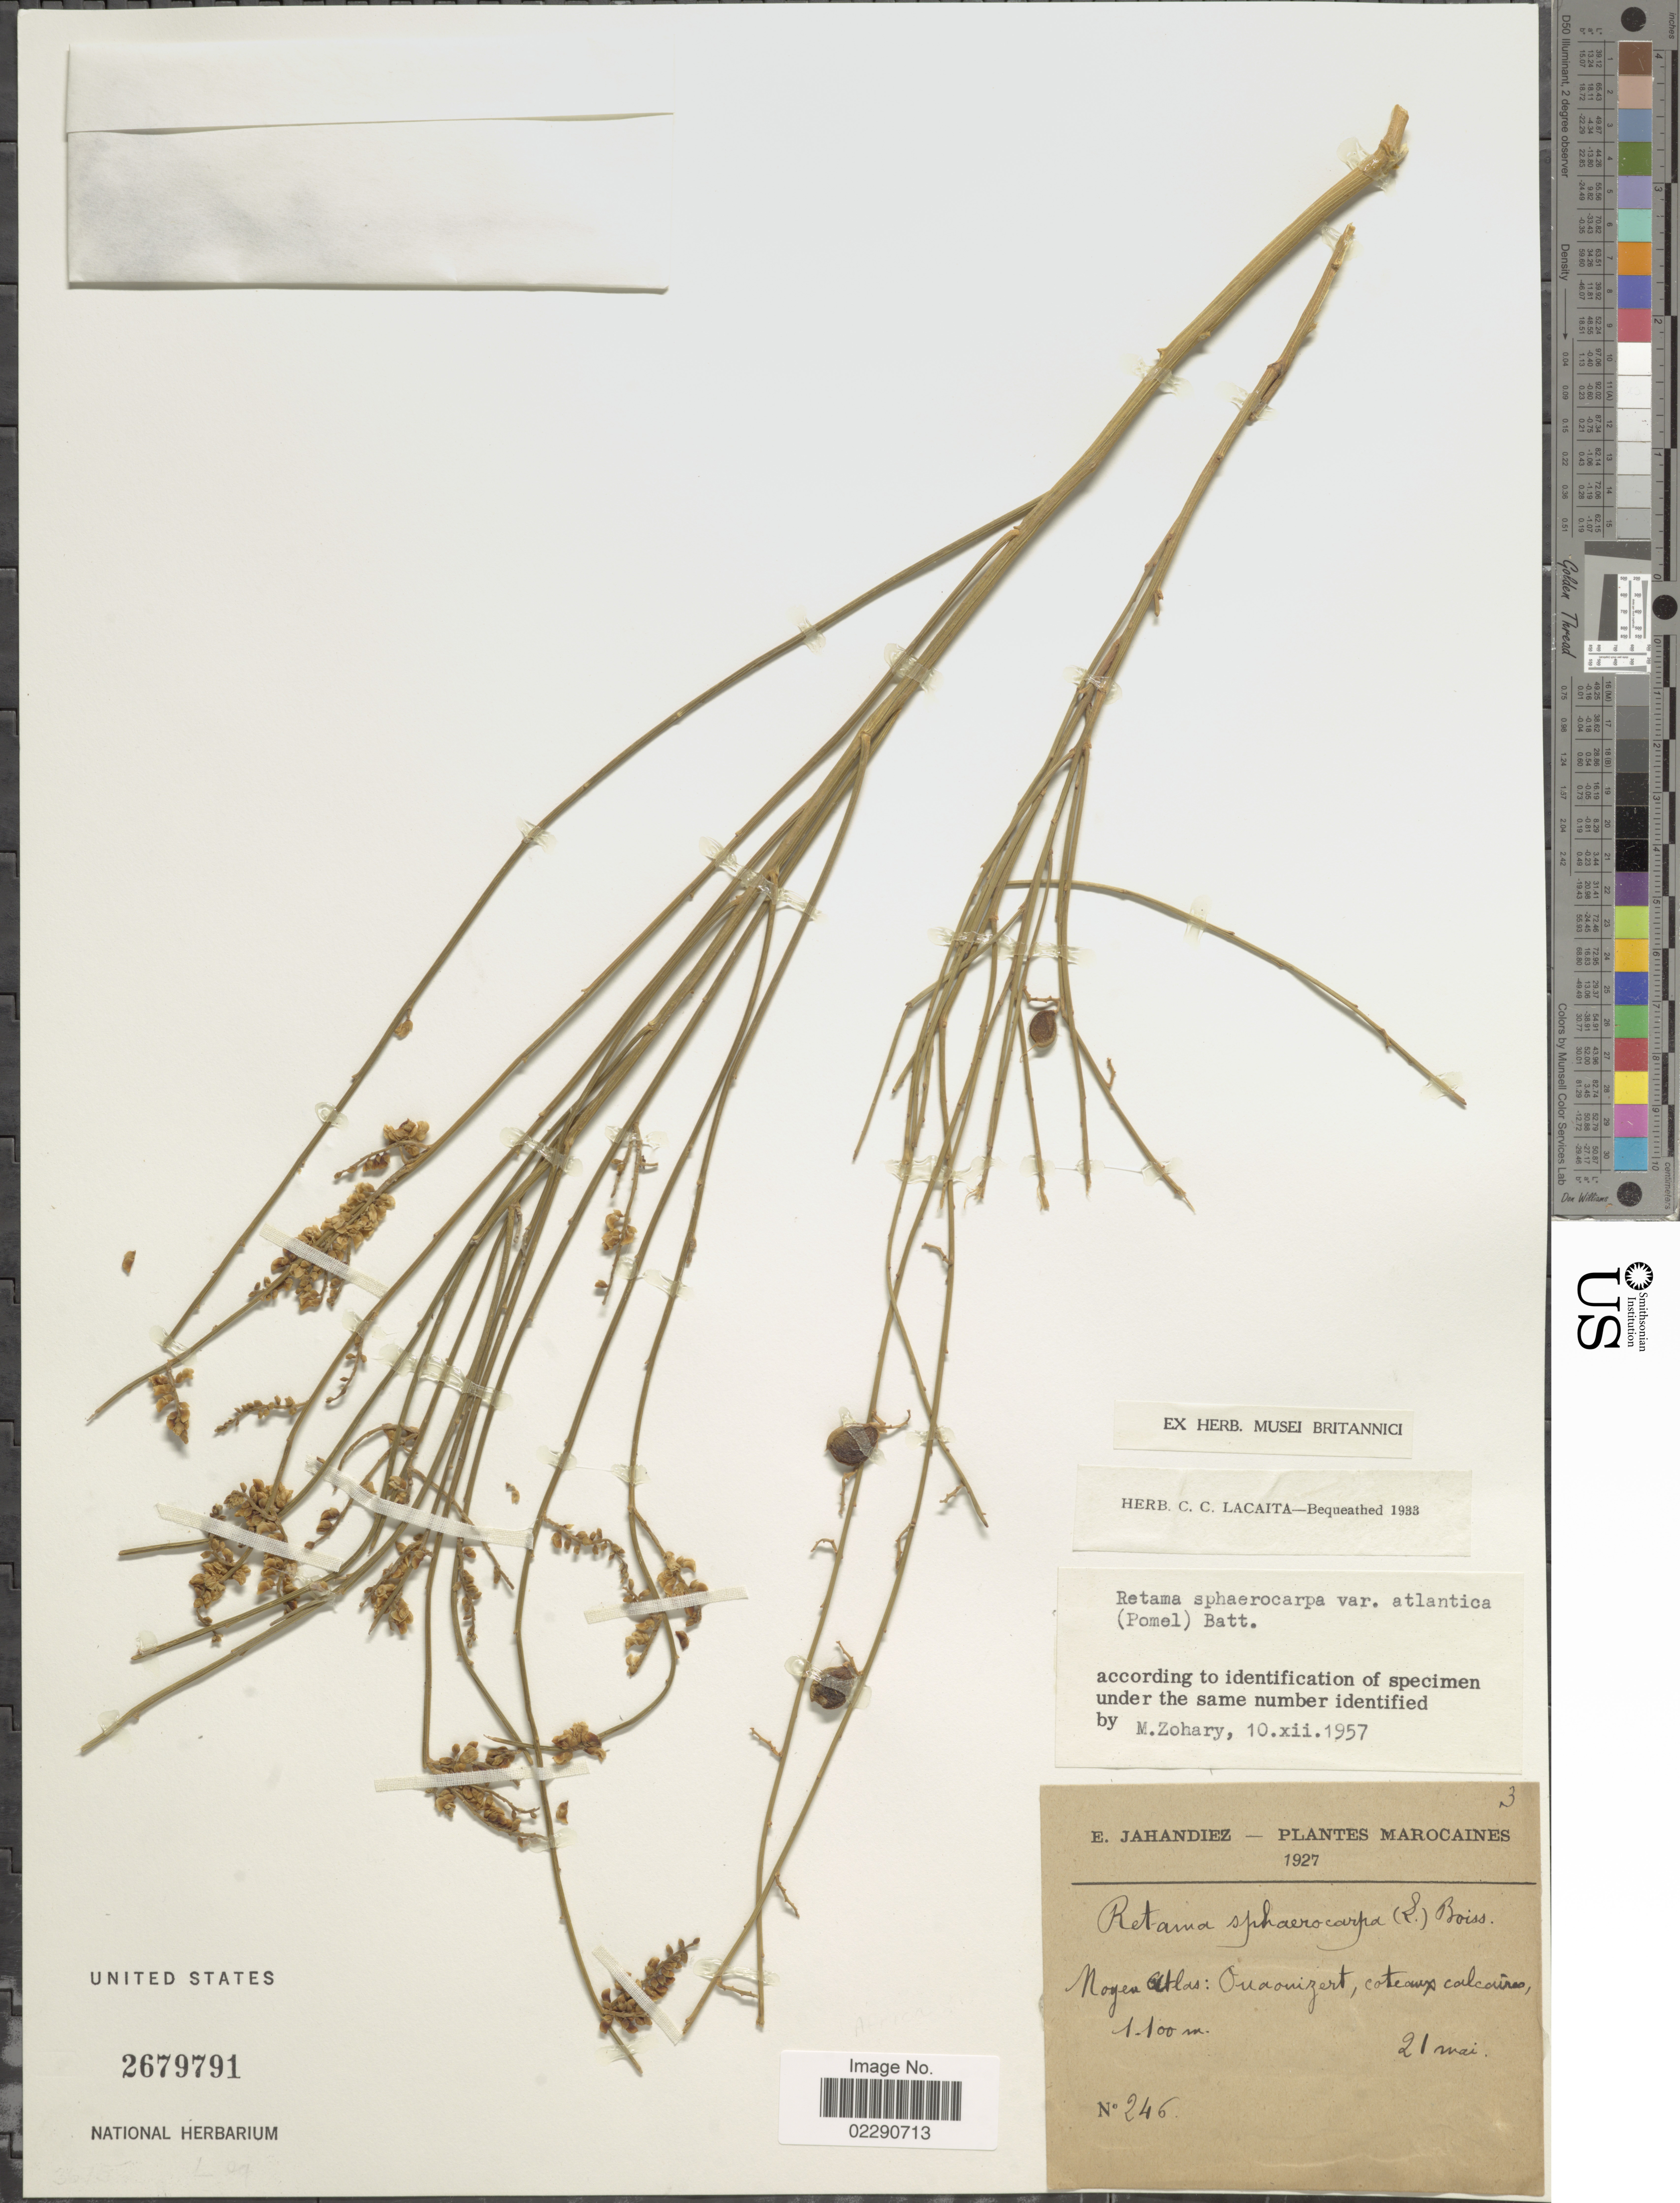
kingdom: Plantae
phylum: Tracheophyta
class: Magnoliopsida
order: Fabales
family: Fabaceae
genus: Retama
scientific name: Retama sphaerocarpa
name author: (L.) Boiss.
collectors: É. Jahandiez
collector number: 246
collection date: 1927-05-21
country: Morocco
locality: Marocaines, Noyen Atlas, Ouaouizert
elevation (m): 1100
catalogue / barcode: US 2679791